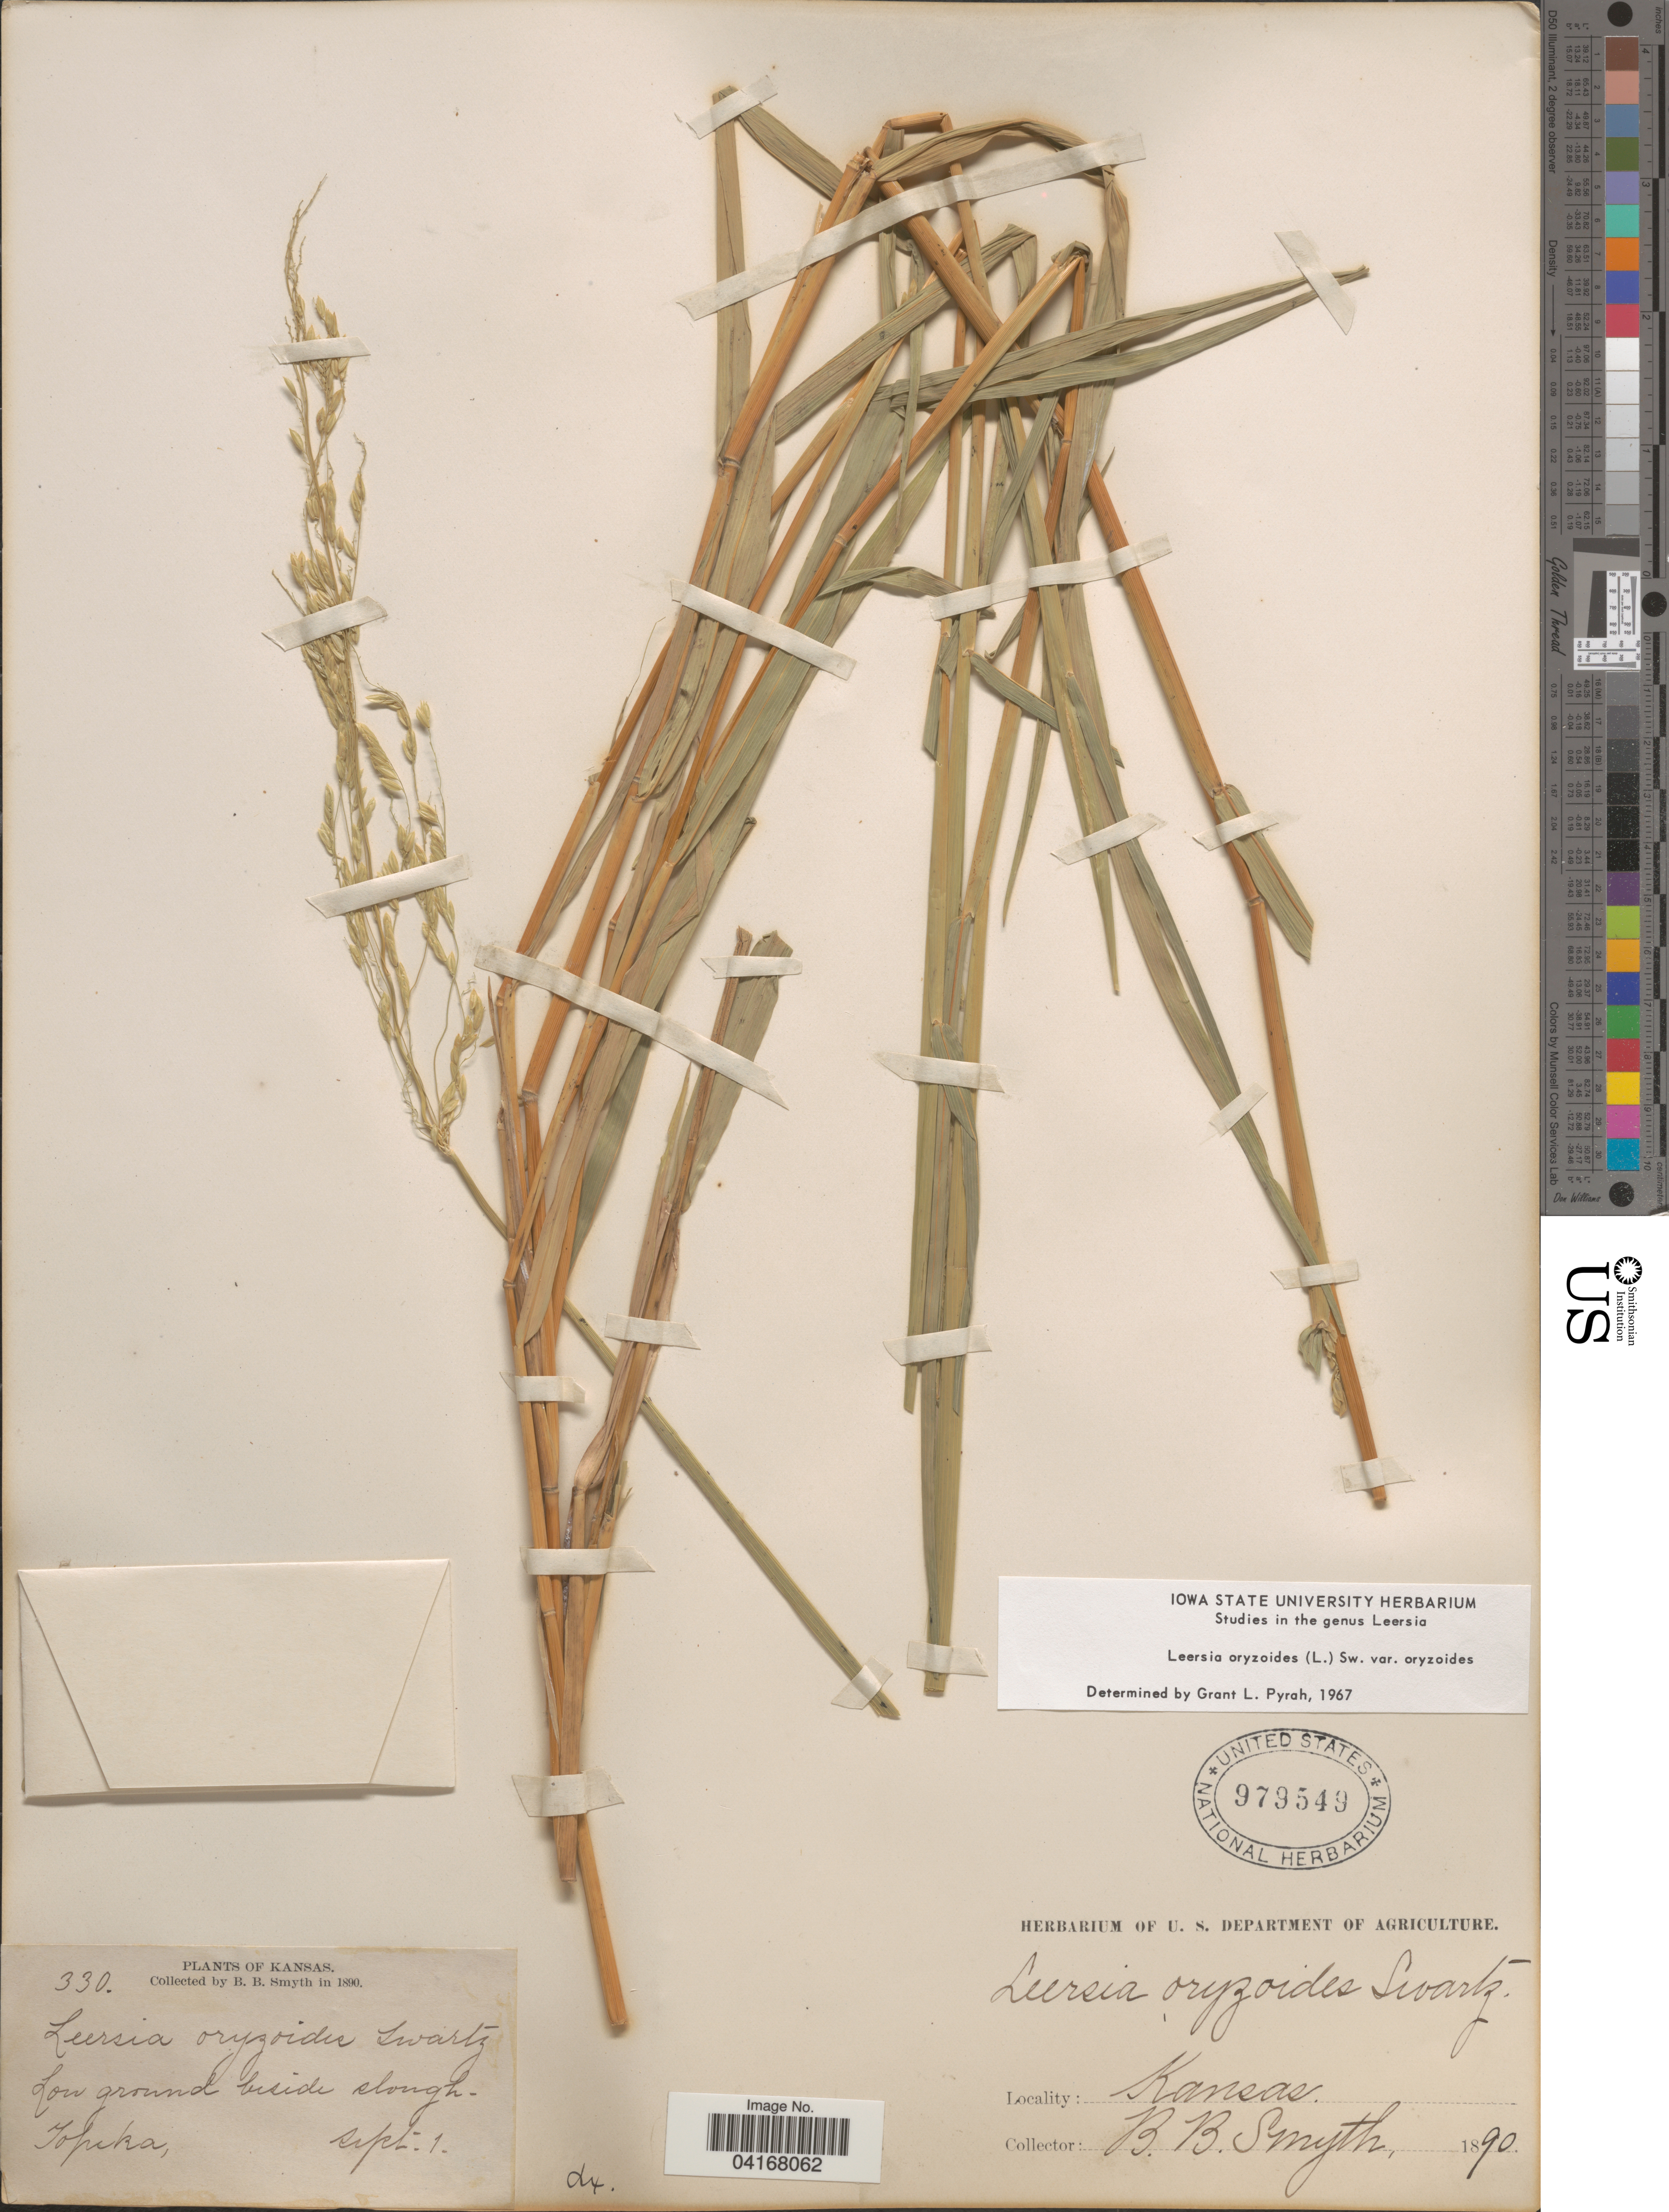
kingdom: Plantae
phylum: Tracheophyta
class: Liliopsida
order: Poales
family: Poaceae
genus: Leersia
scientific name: Leersia oryzoides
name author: (L.) Sw.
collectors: B. Smyth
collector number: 330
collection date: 1890-09-01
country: United States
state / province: Kansas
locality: Low ground beside slough Topeka.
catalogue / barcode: US 979549